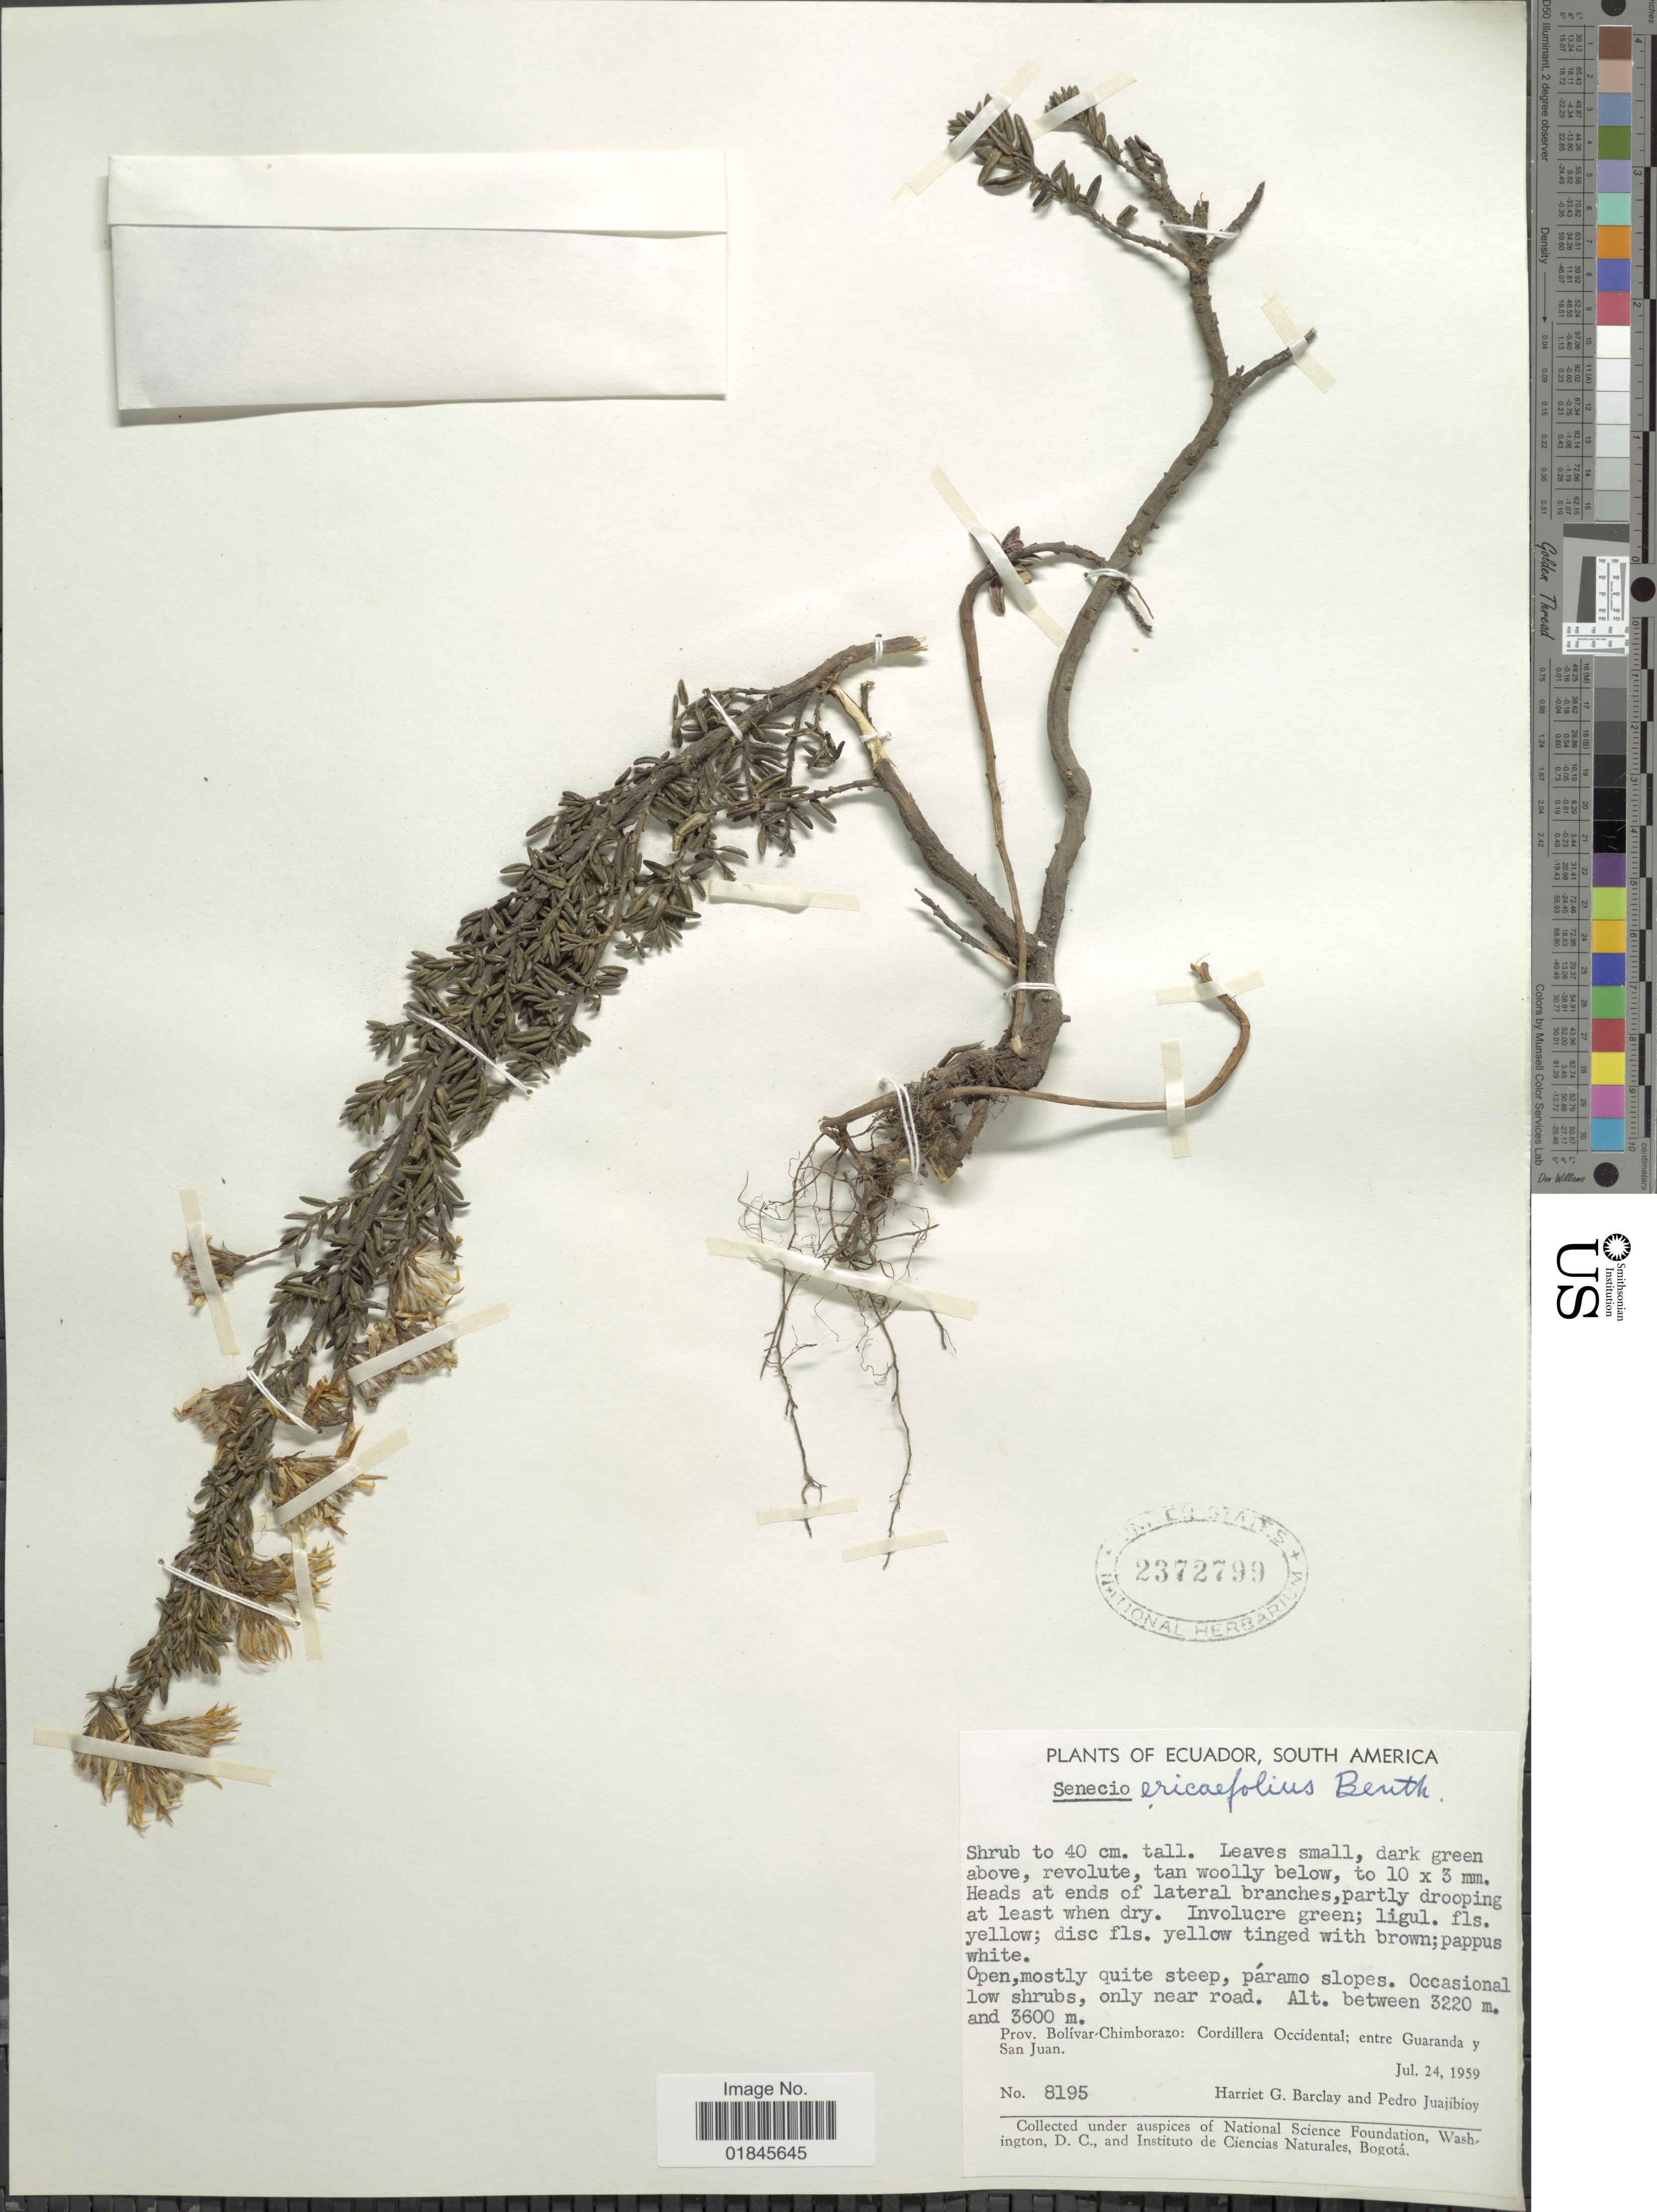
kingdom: Plantae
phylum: Tracheophyta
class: Magnoliopsida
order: Asterales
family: Asteraceae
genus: Pentacalia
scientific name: Pentacalia peruviana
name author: (Pers.) Cuatrec.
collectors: H. G. Barclay & P. Juajibioy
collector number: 8195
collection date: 1959-07-24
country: Ecuador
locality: Prov. Bolívar-Chimborazo: Cordillera Occidental; entre Guaranda y San Juan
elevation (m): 3220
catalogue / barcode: US 2372799